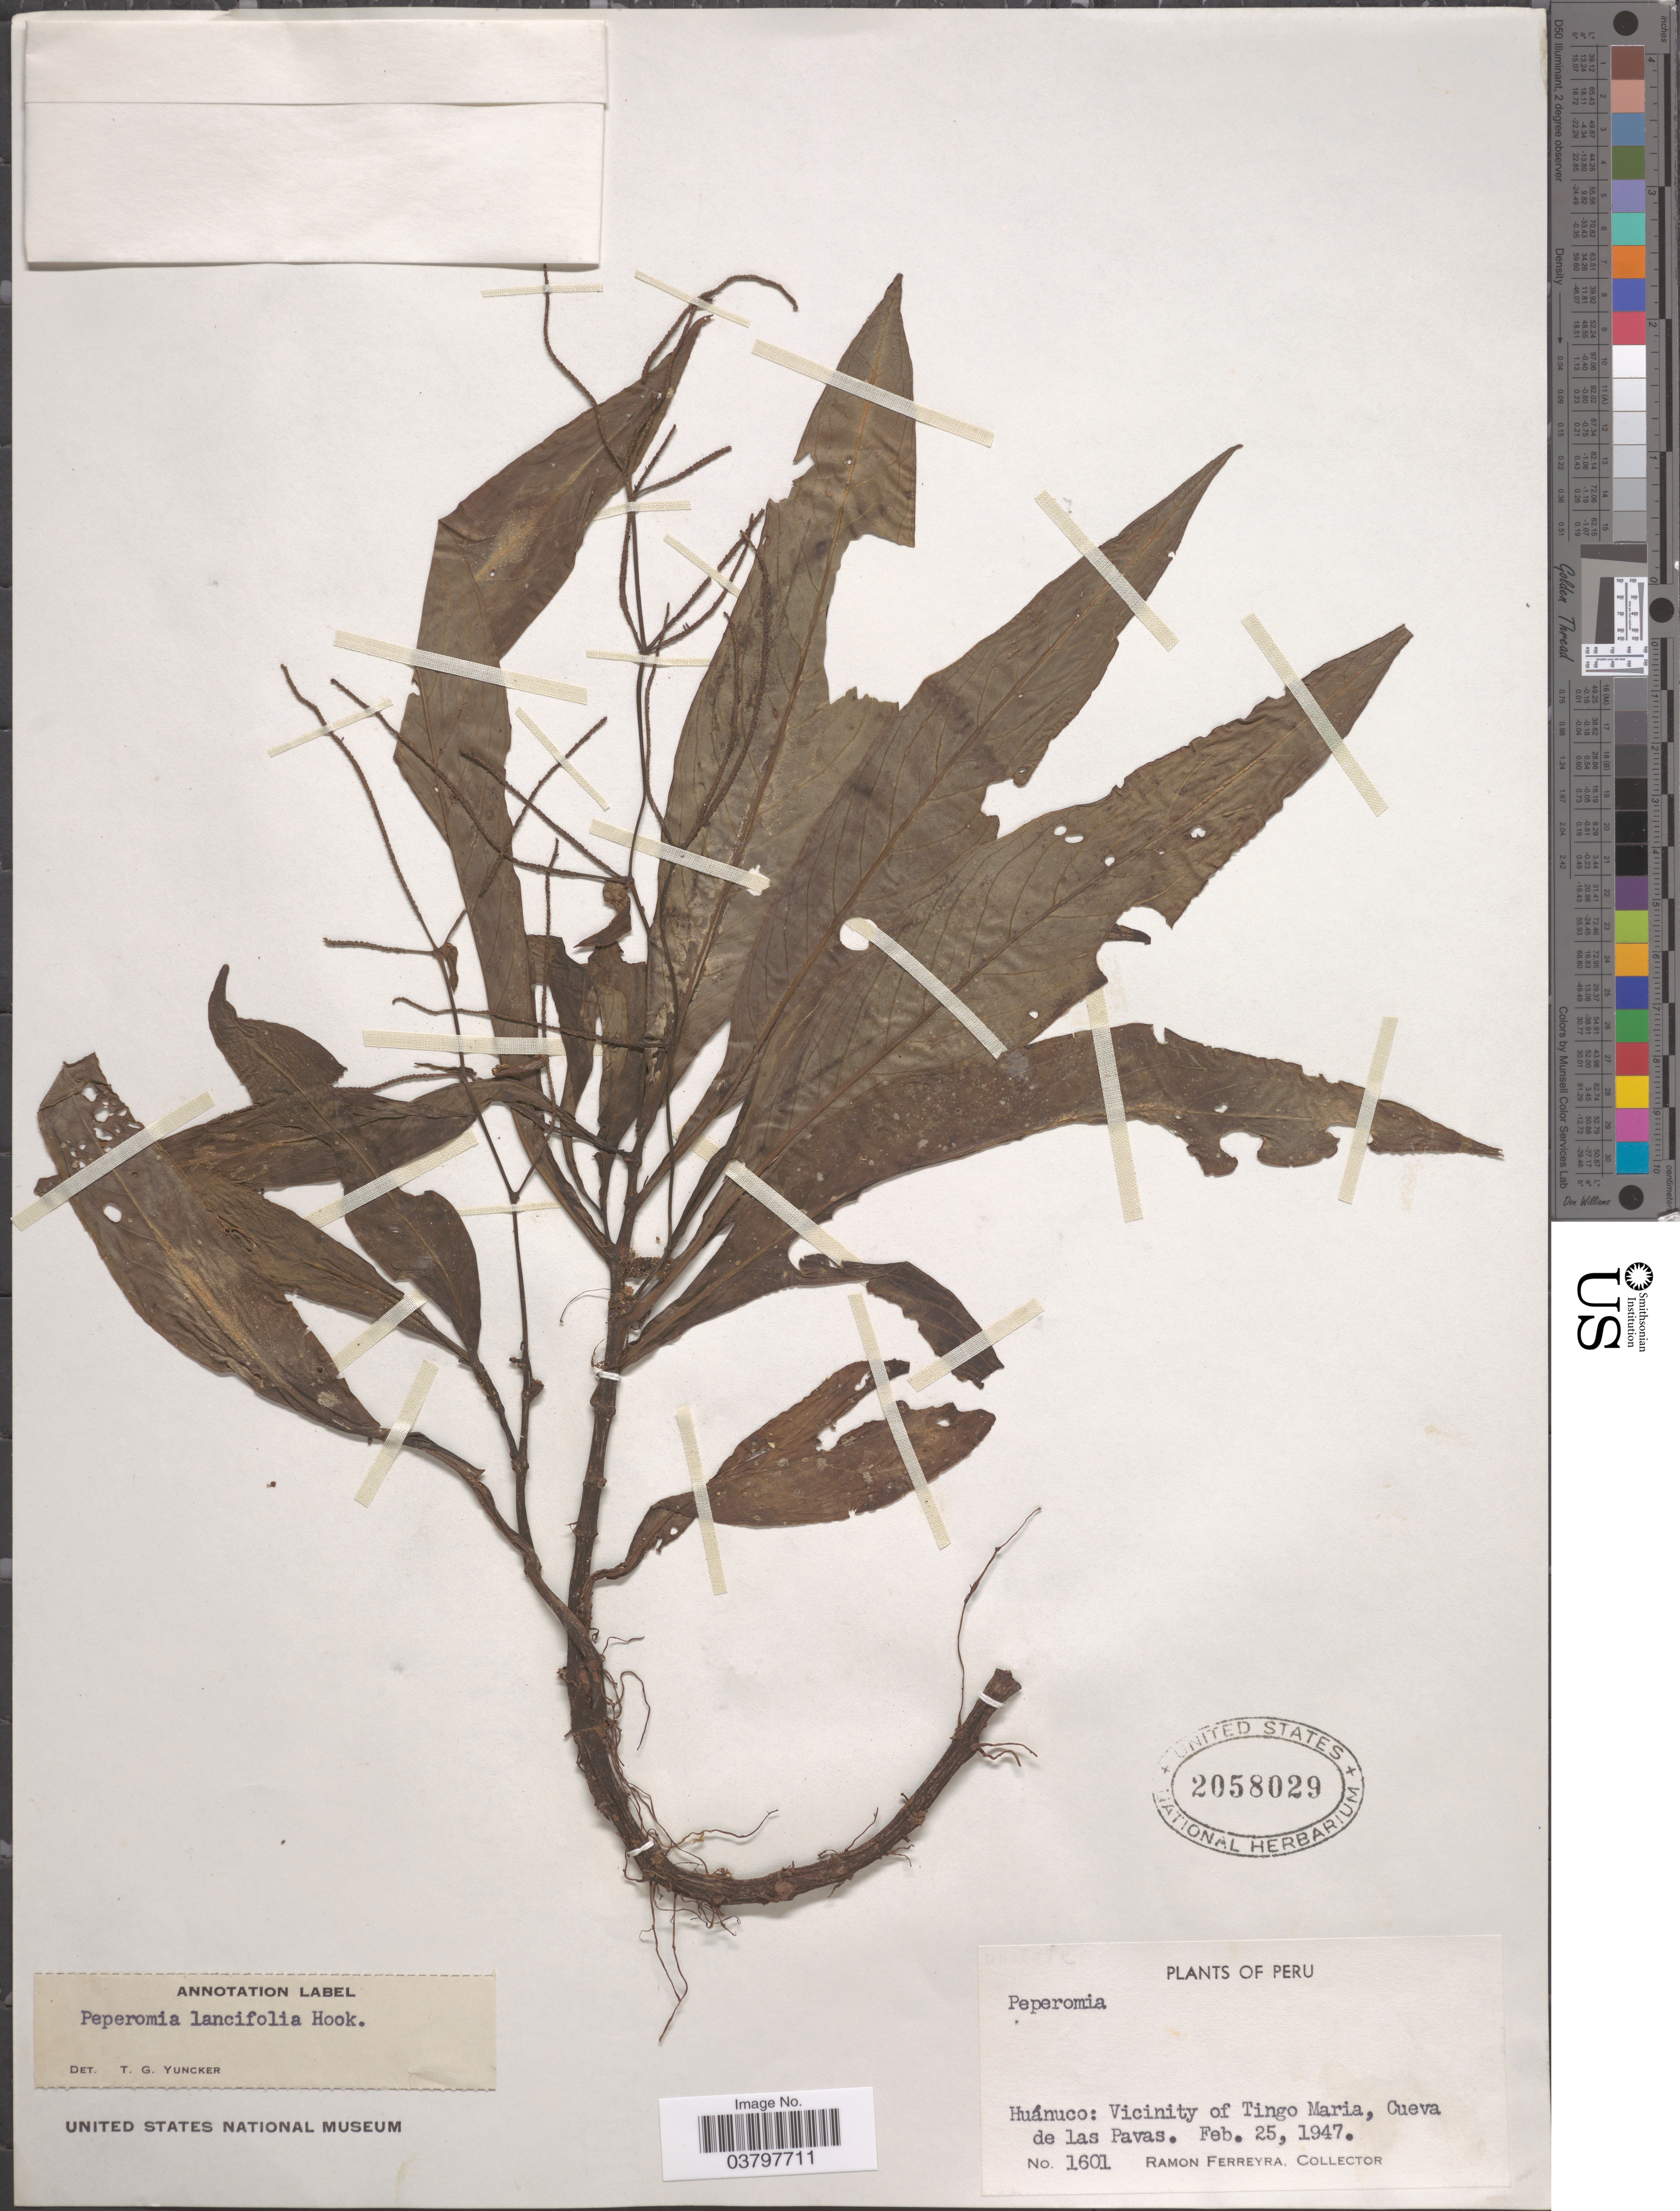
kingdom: Plantae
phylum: Tracheophyta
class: Magnoliopsida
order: Piperales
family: Piperaceae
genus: Peperomia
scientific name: Peperomia lancifolia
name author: Hook.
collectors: R. A. Ferreyra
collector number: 1601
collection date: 1947-02-25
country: Peru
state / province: Huánuco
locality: Vicinity of Tingo Maria, Cueva de las Pavas.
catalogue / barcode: US 2058029